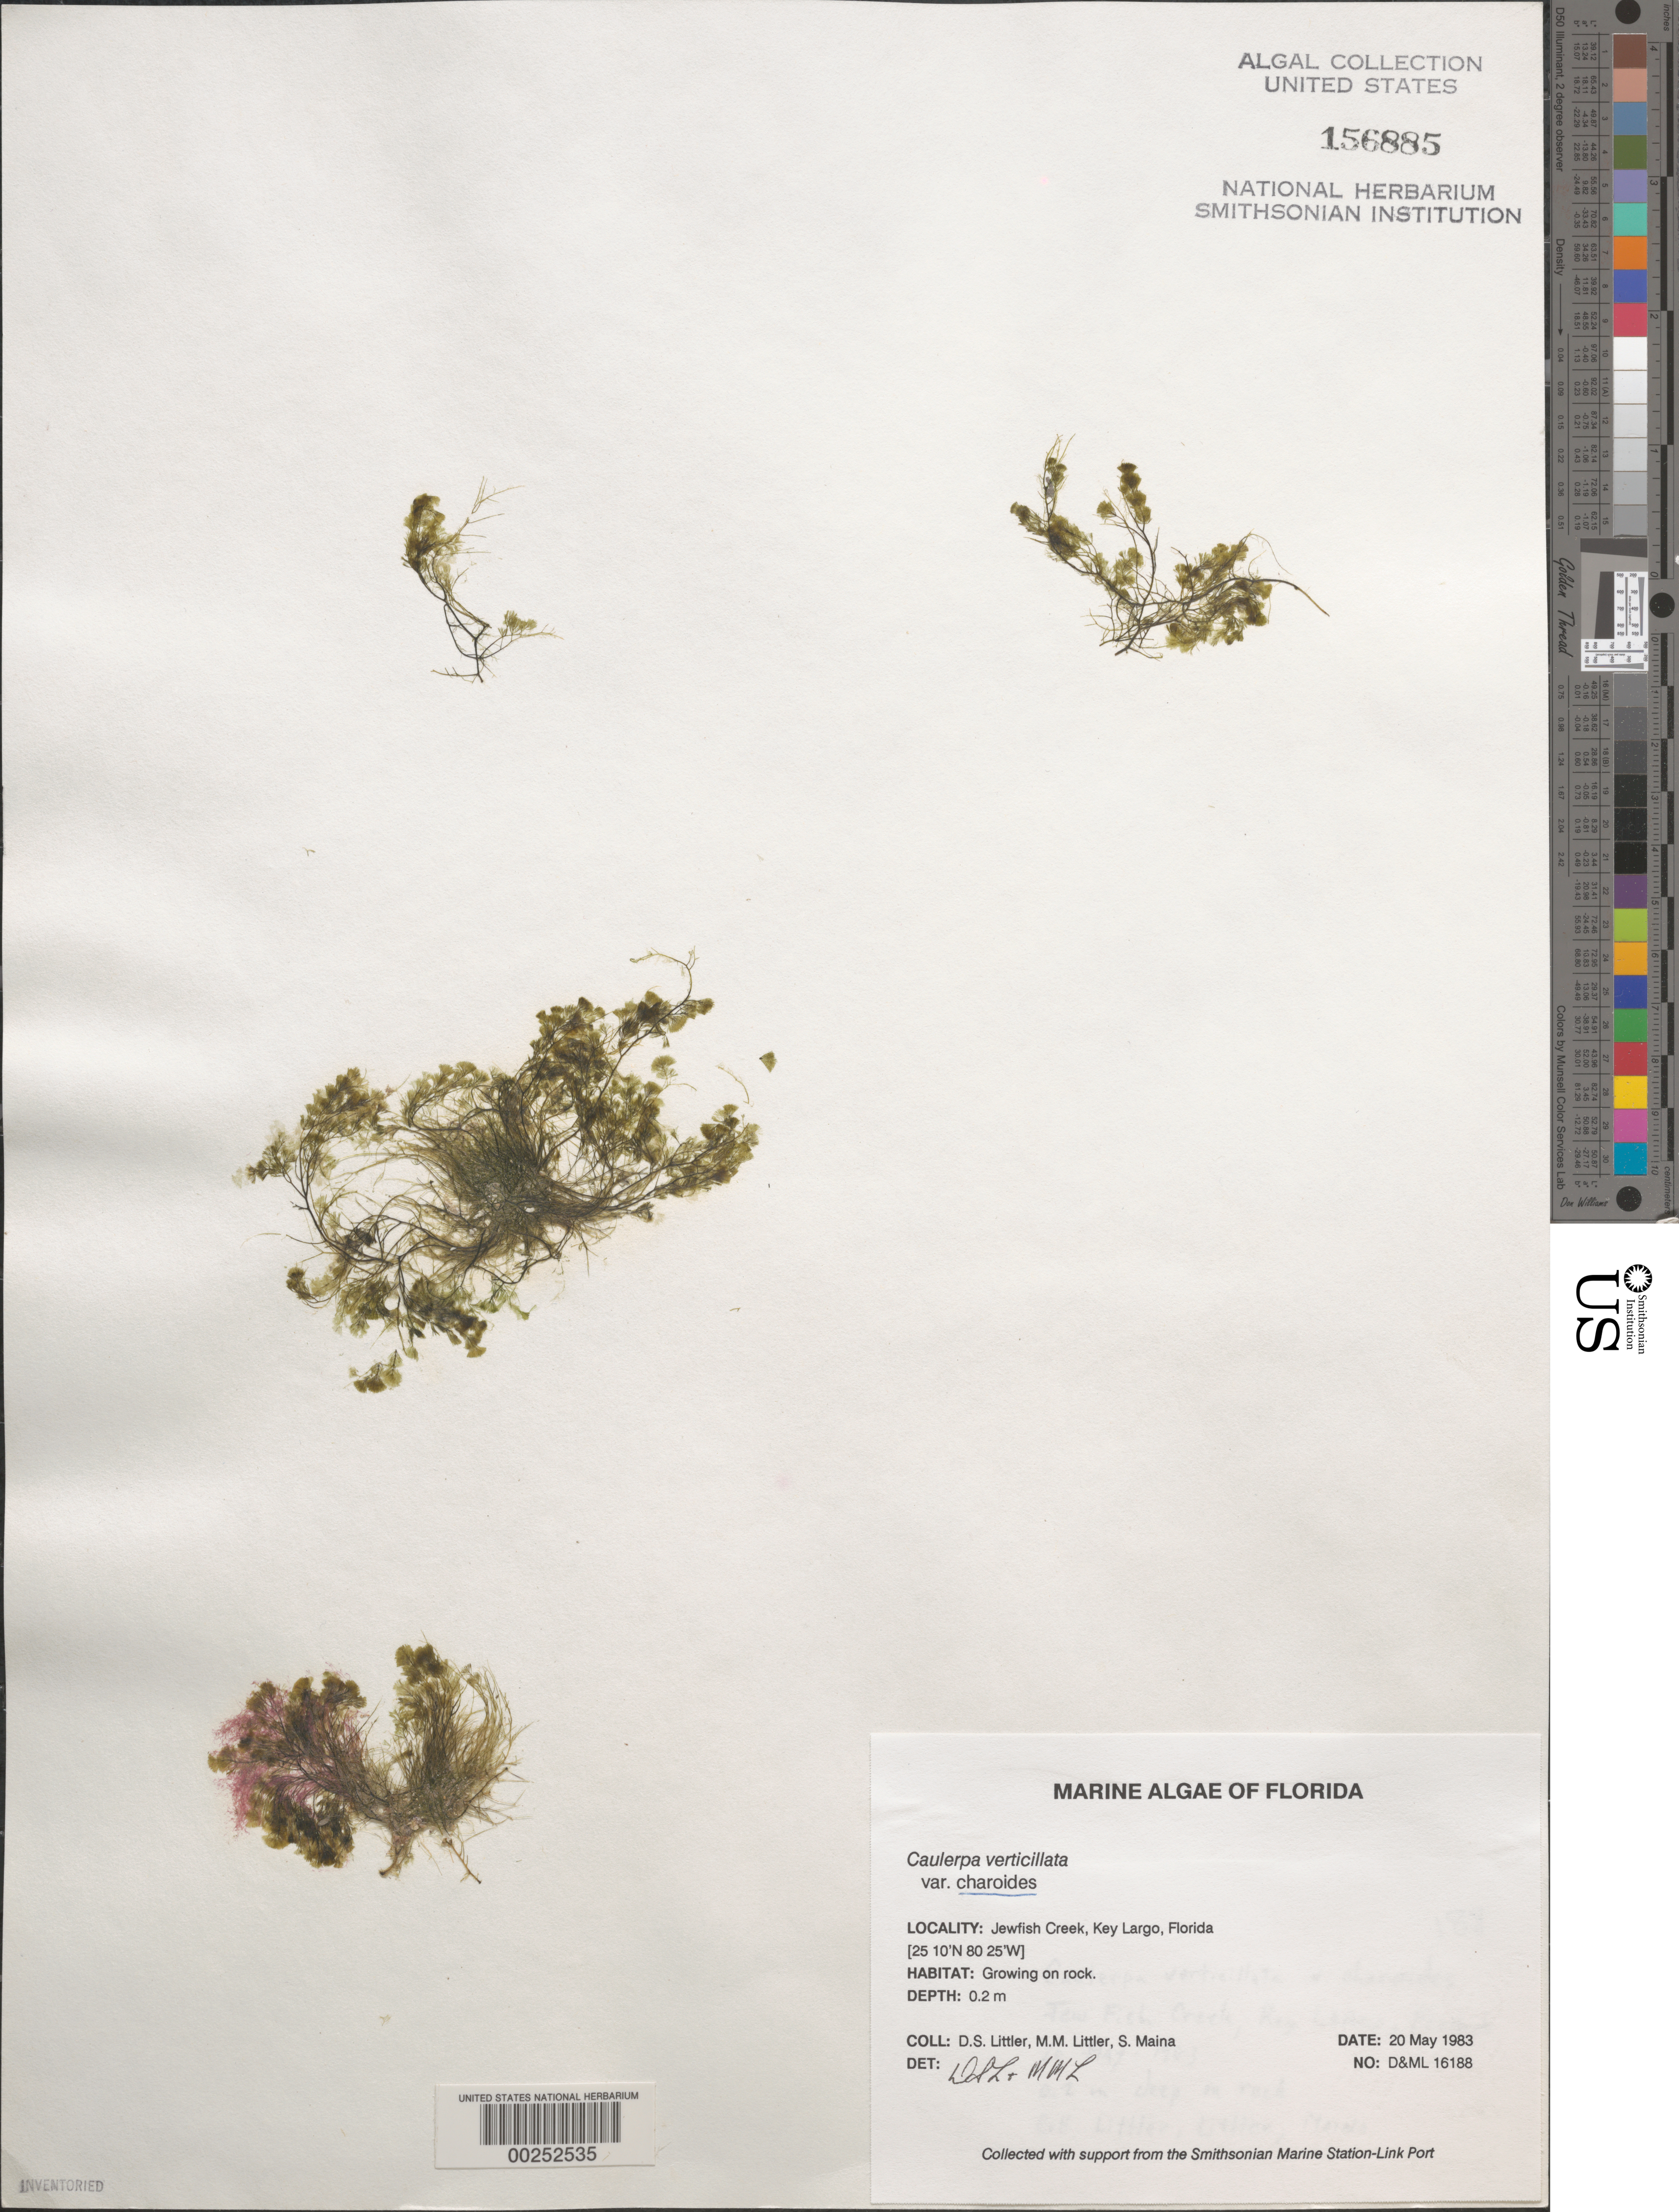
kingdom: Plantae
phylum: Chlorophyta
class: Ulvophyceae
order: Bryopsidales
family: Caulerpaceae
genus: Caulerpa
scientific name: Caulerpa verticillata f. charoides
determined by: Littler, D. S.; Littler, M. M.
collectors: D. S. Littler, M. M. Littler & S. Maina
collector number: D&ML 16188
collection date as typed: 20 May 1983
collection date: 1983-05-20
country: United States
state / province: Florida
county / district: Monroe County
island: Key Largo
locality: Jewfish Creek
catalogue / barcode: US 156885